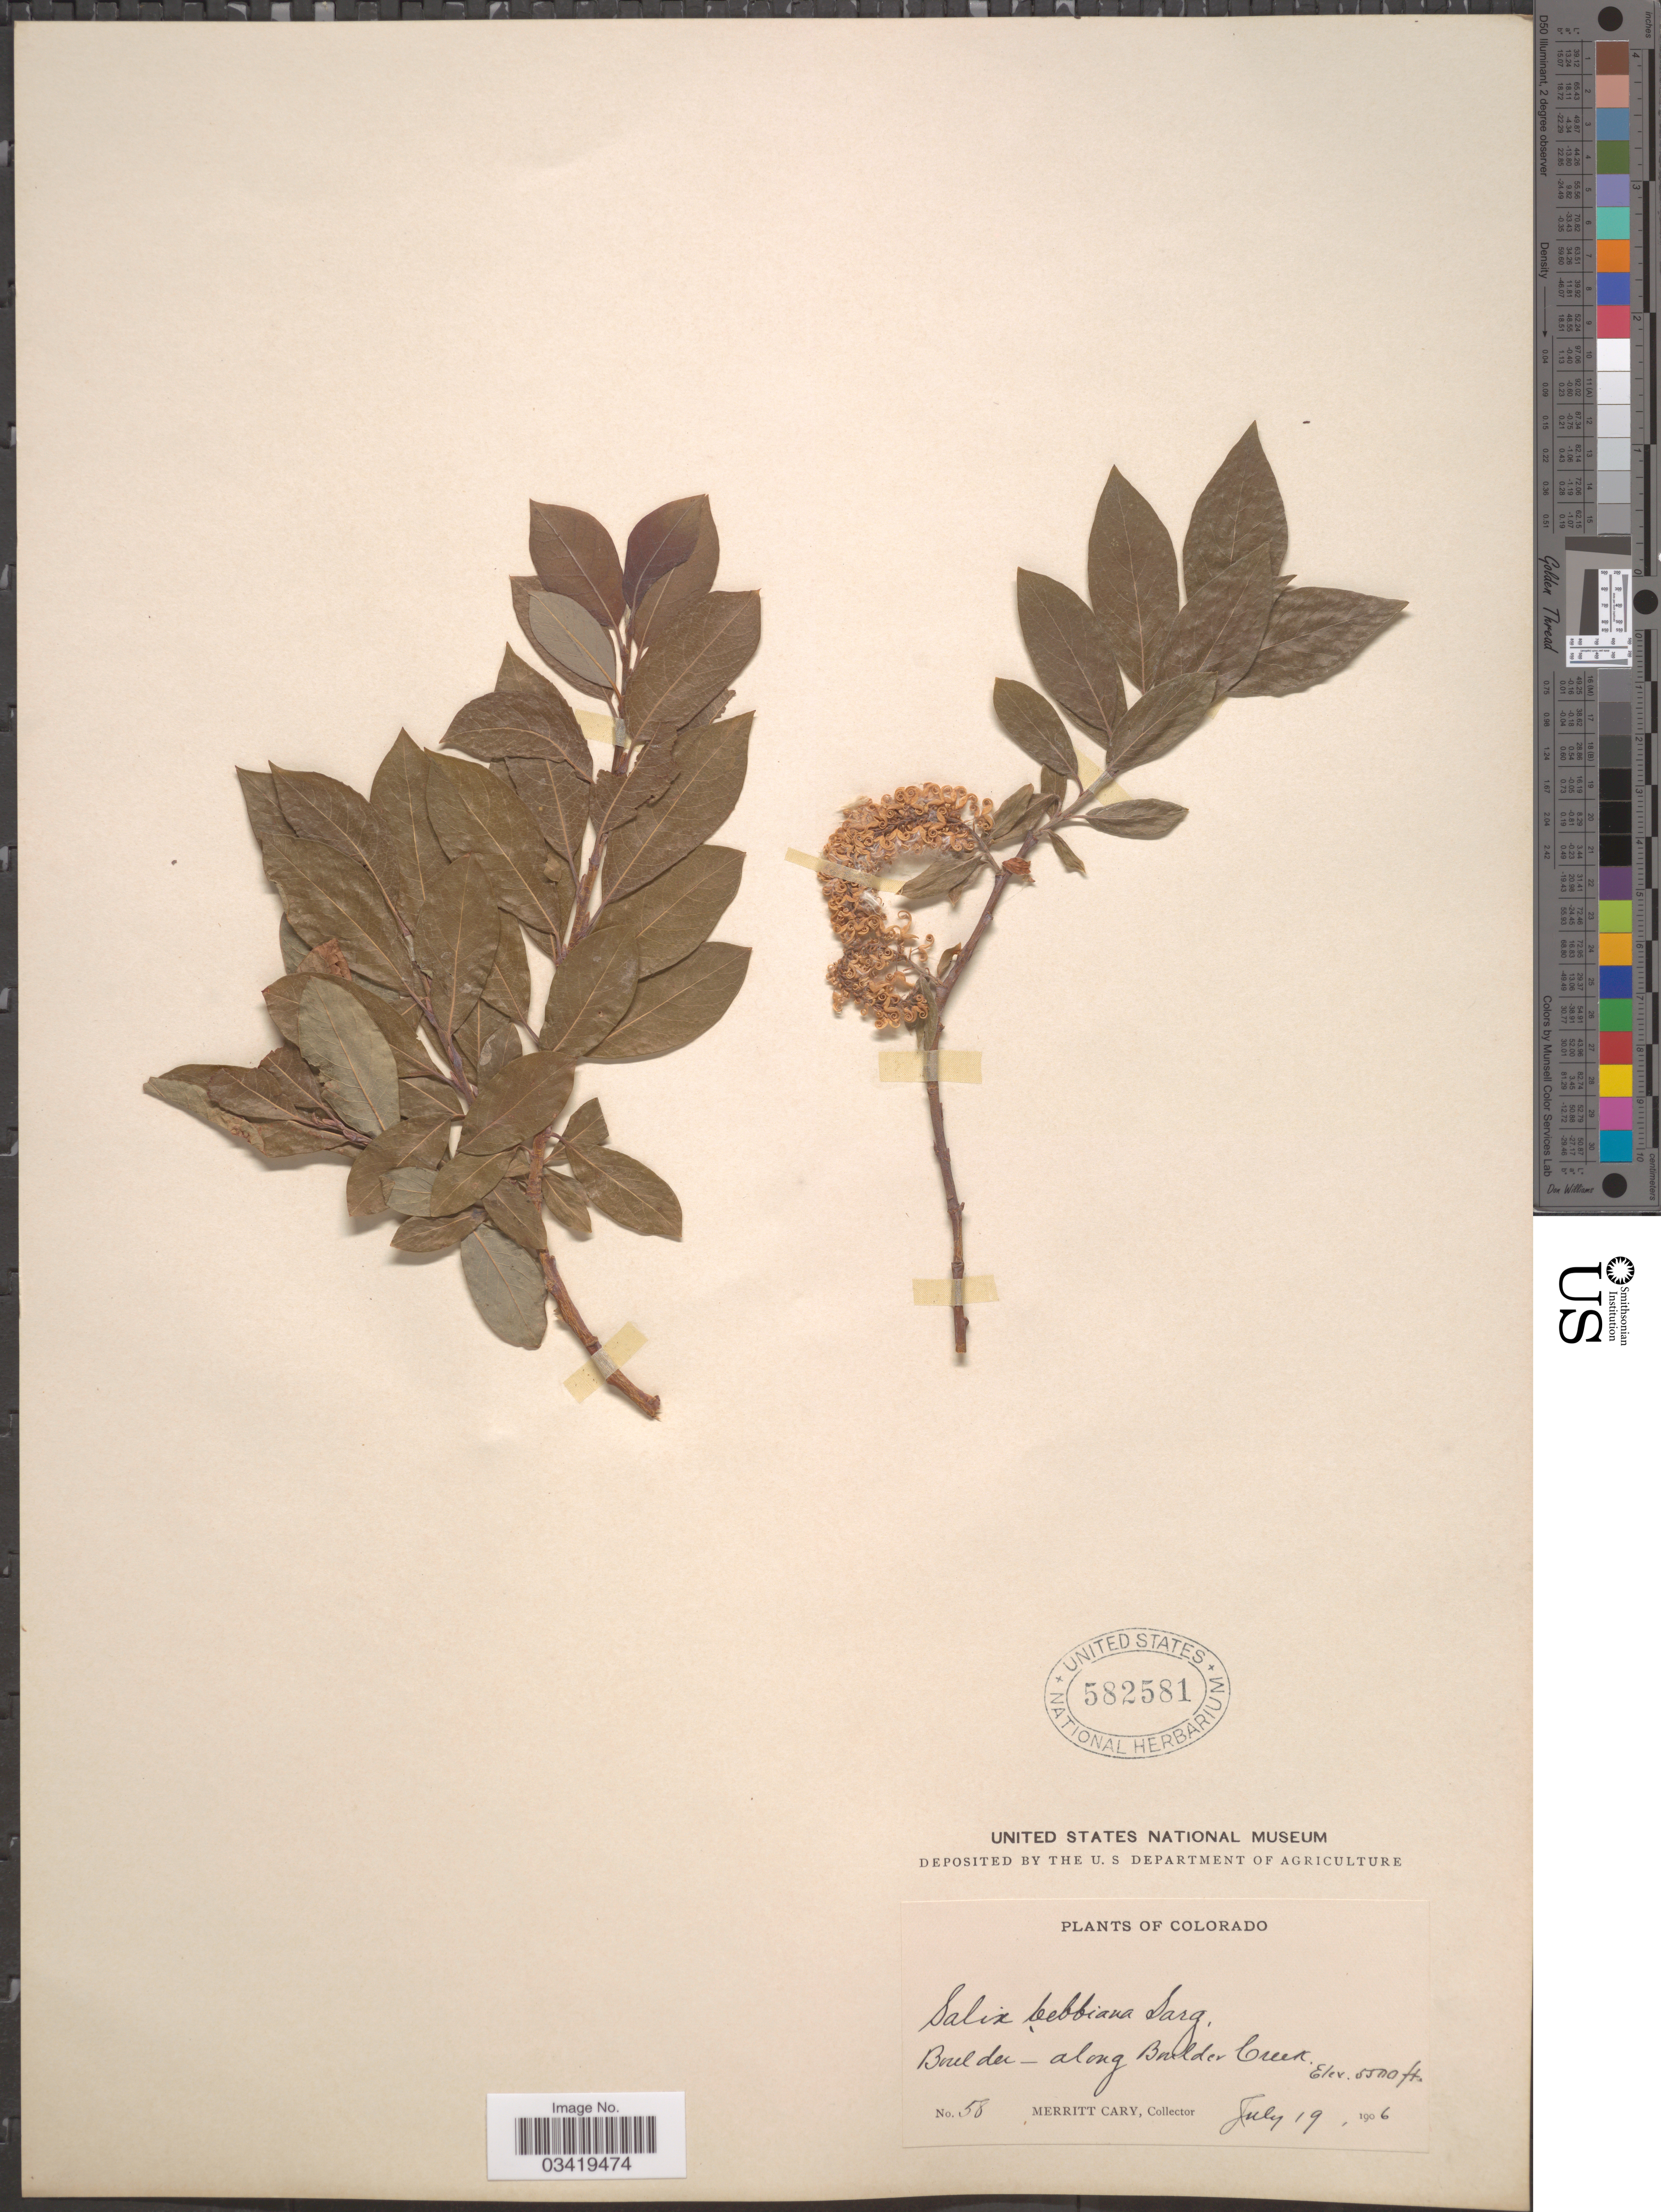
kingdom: Plantae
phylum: Tracheophyta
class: Magnoliopsida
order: Malpighiales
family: Salicaceae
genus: Salix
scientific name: Salix bebbiana var. perrostrata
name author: Sarg.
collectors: M. Cary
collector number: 58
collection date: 1906-07-19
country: United States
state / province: Colorado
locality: Boulder - along Boulder Creek.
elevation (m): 1676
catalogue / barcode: US 582581